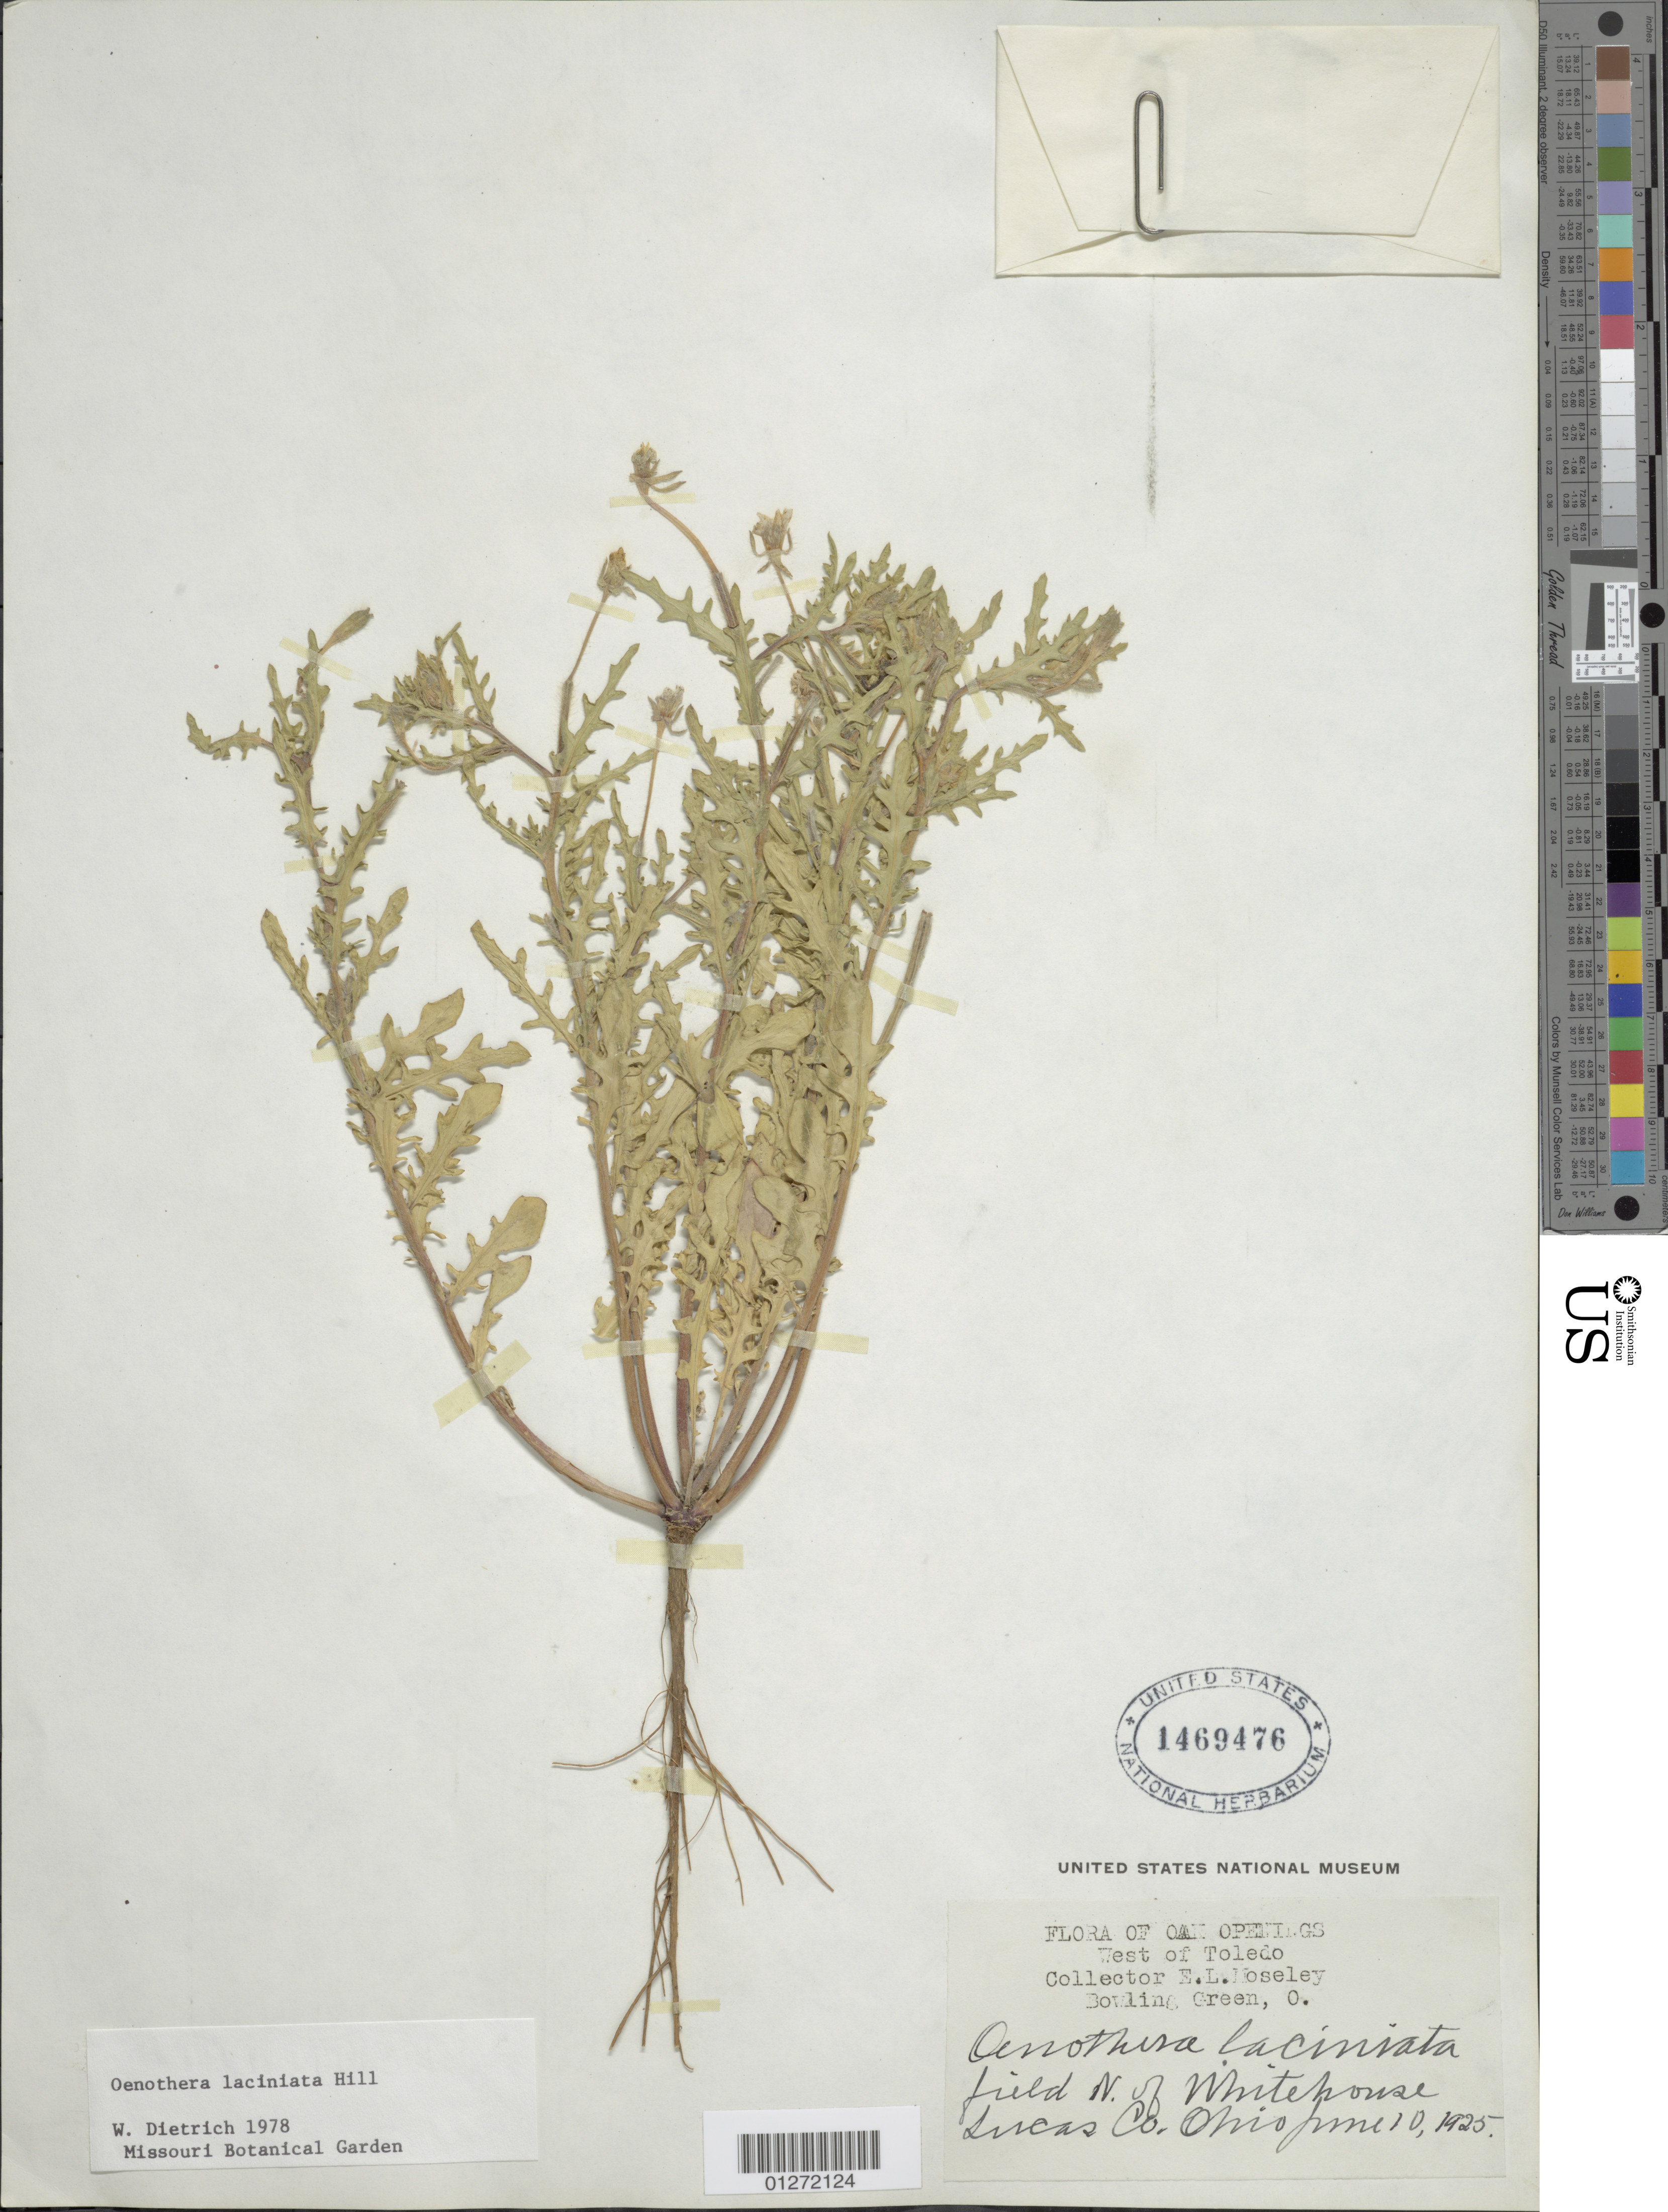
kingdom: Plantae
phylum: Tracheophyta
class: Magnoliopsida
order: Myrtales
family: Onagraceae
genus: Oenothera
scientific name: Oenothera laciniata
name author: Hill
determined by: Dietrich, W.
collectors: E. Moseley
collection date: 1925-06-10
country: United States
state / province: Ohio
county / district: Lucas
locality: field N of Whitehouse.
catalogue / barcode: US 1469476